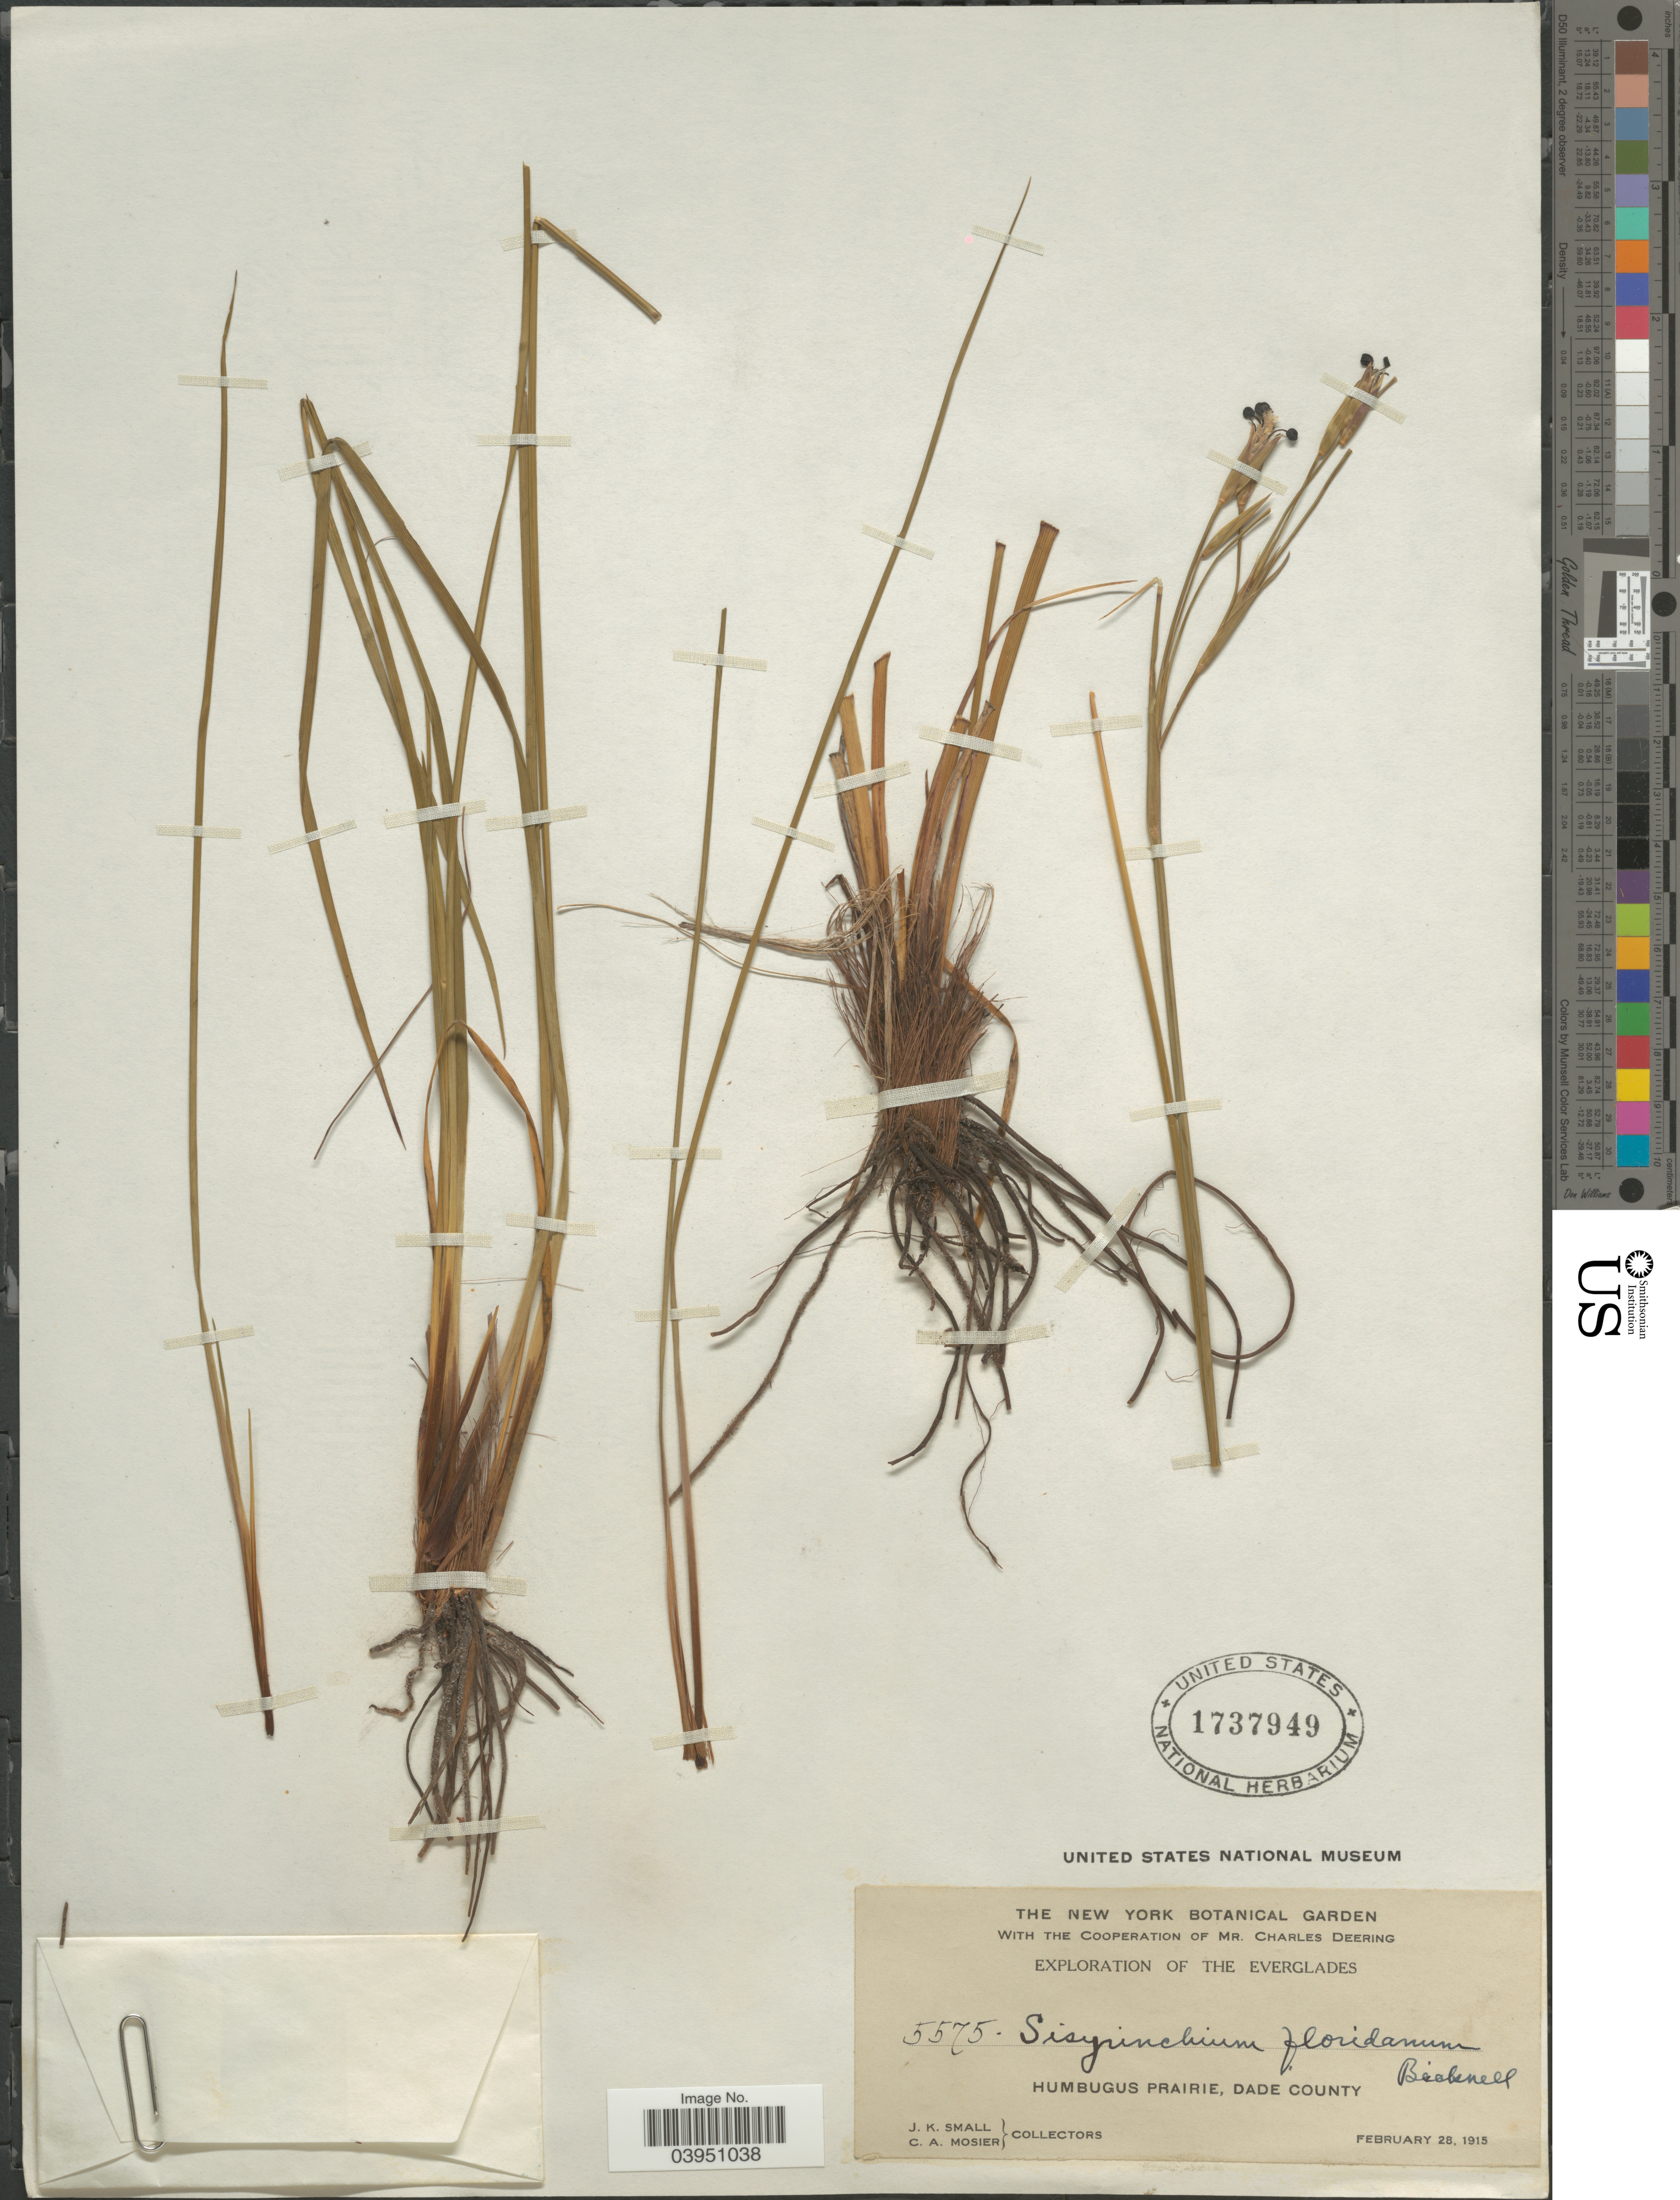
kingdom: Plantae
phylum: Tracheophyta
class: Liliopsida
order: Asparagales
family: Iridaceae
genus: Sisyrinchium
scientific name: Sisyrinchium floridanum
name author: E.P. Bicknell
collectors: J. K. Small & C. A. Mosier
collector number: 5575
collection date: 1915-02-28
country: United States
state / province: New York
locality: The Everglades. Humbugus Prairie, Dade County.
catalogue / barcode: US 1737949